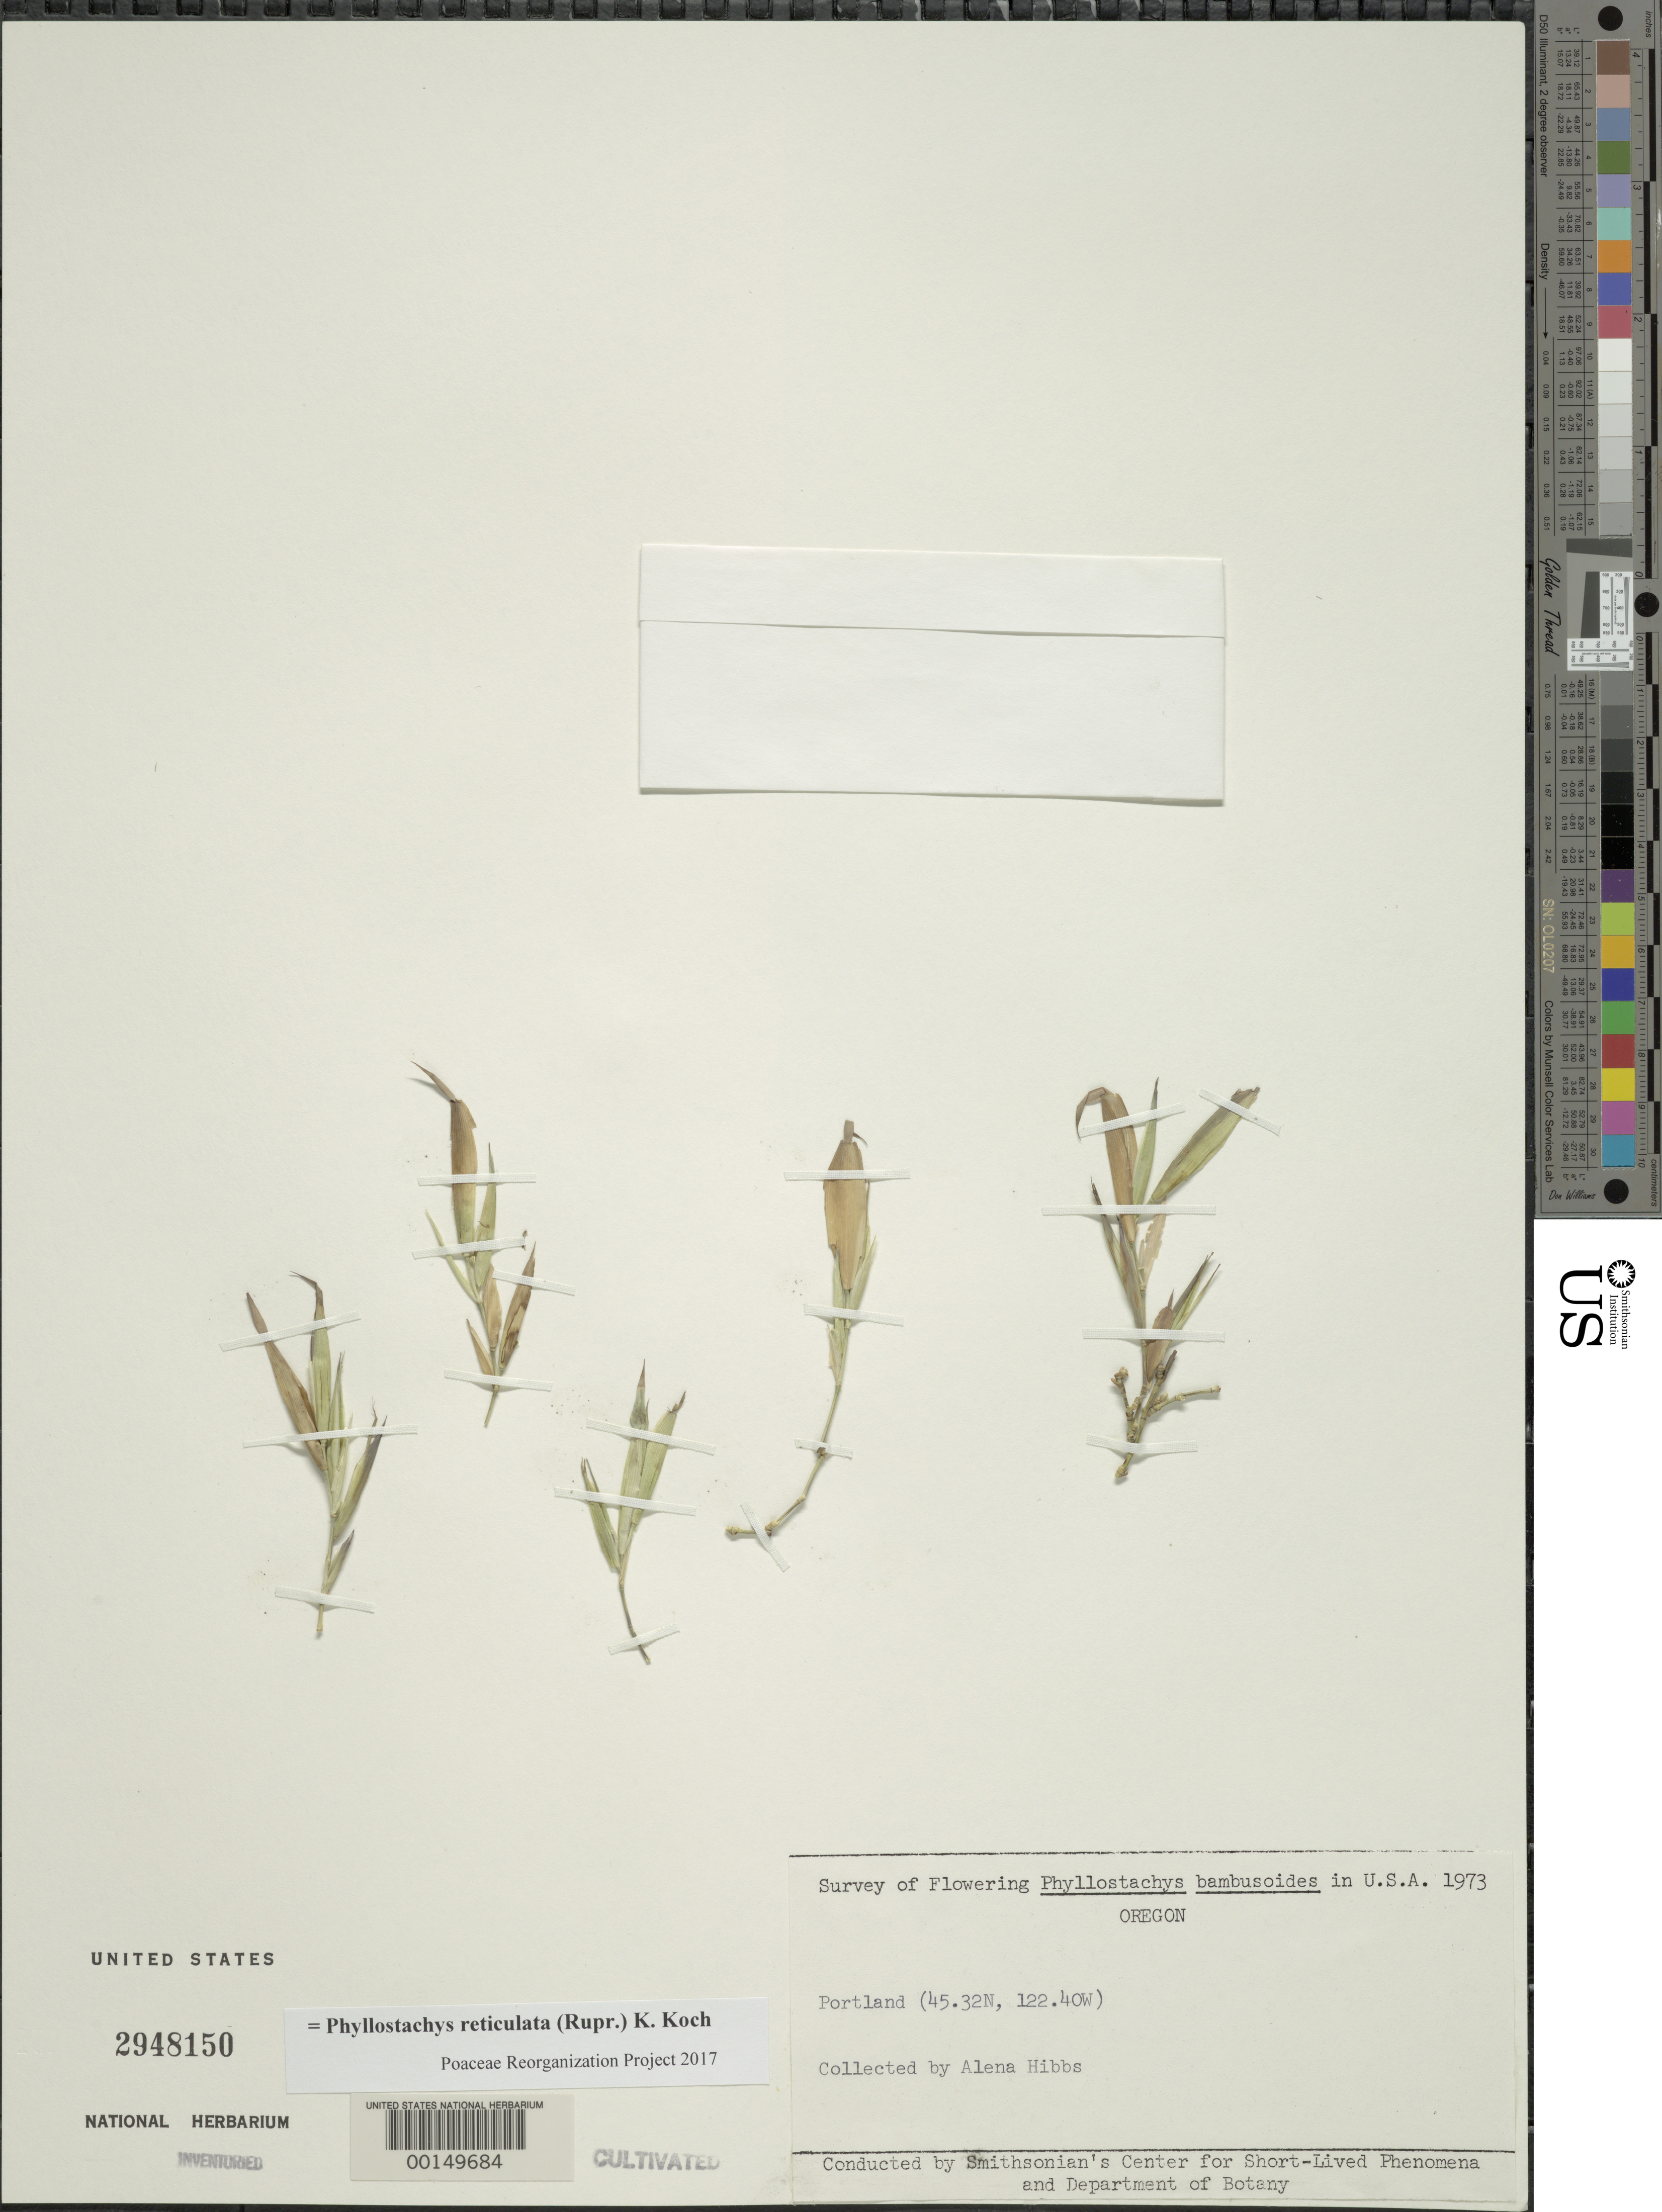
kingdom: Plantae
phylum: Tracheophyta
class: Liliopsida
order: Poales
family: Poaceae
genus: Phyllostachys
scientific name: Phyllostachys reticulata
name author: (Rupr.) K. Koch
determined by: Poaceae Reorganization Project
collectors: A. Hibbs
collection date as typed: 1973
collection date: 1973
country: United States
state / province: Oregon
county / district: Multnomah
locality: Portland, lat. 45.32n: long. 122.4w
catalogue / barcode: US 2948150